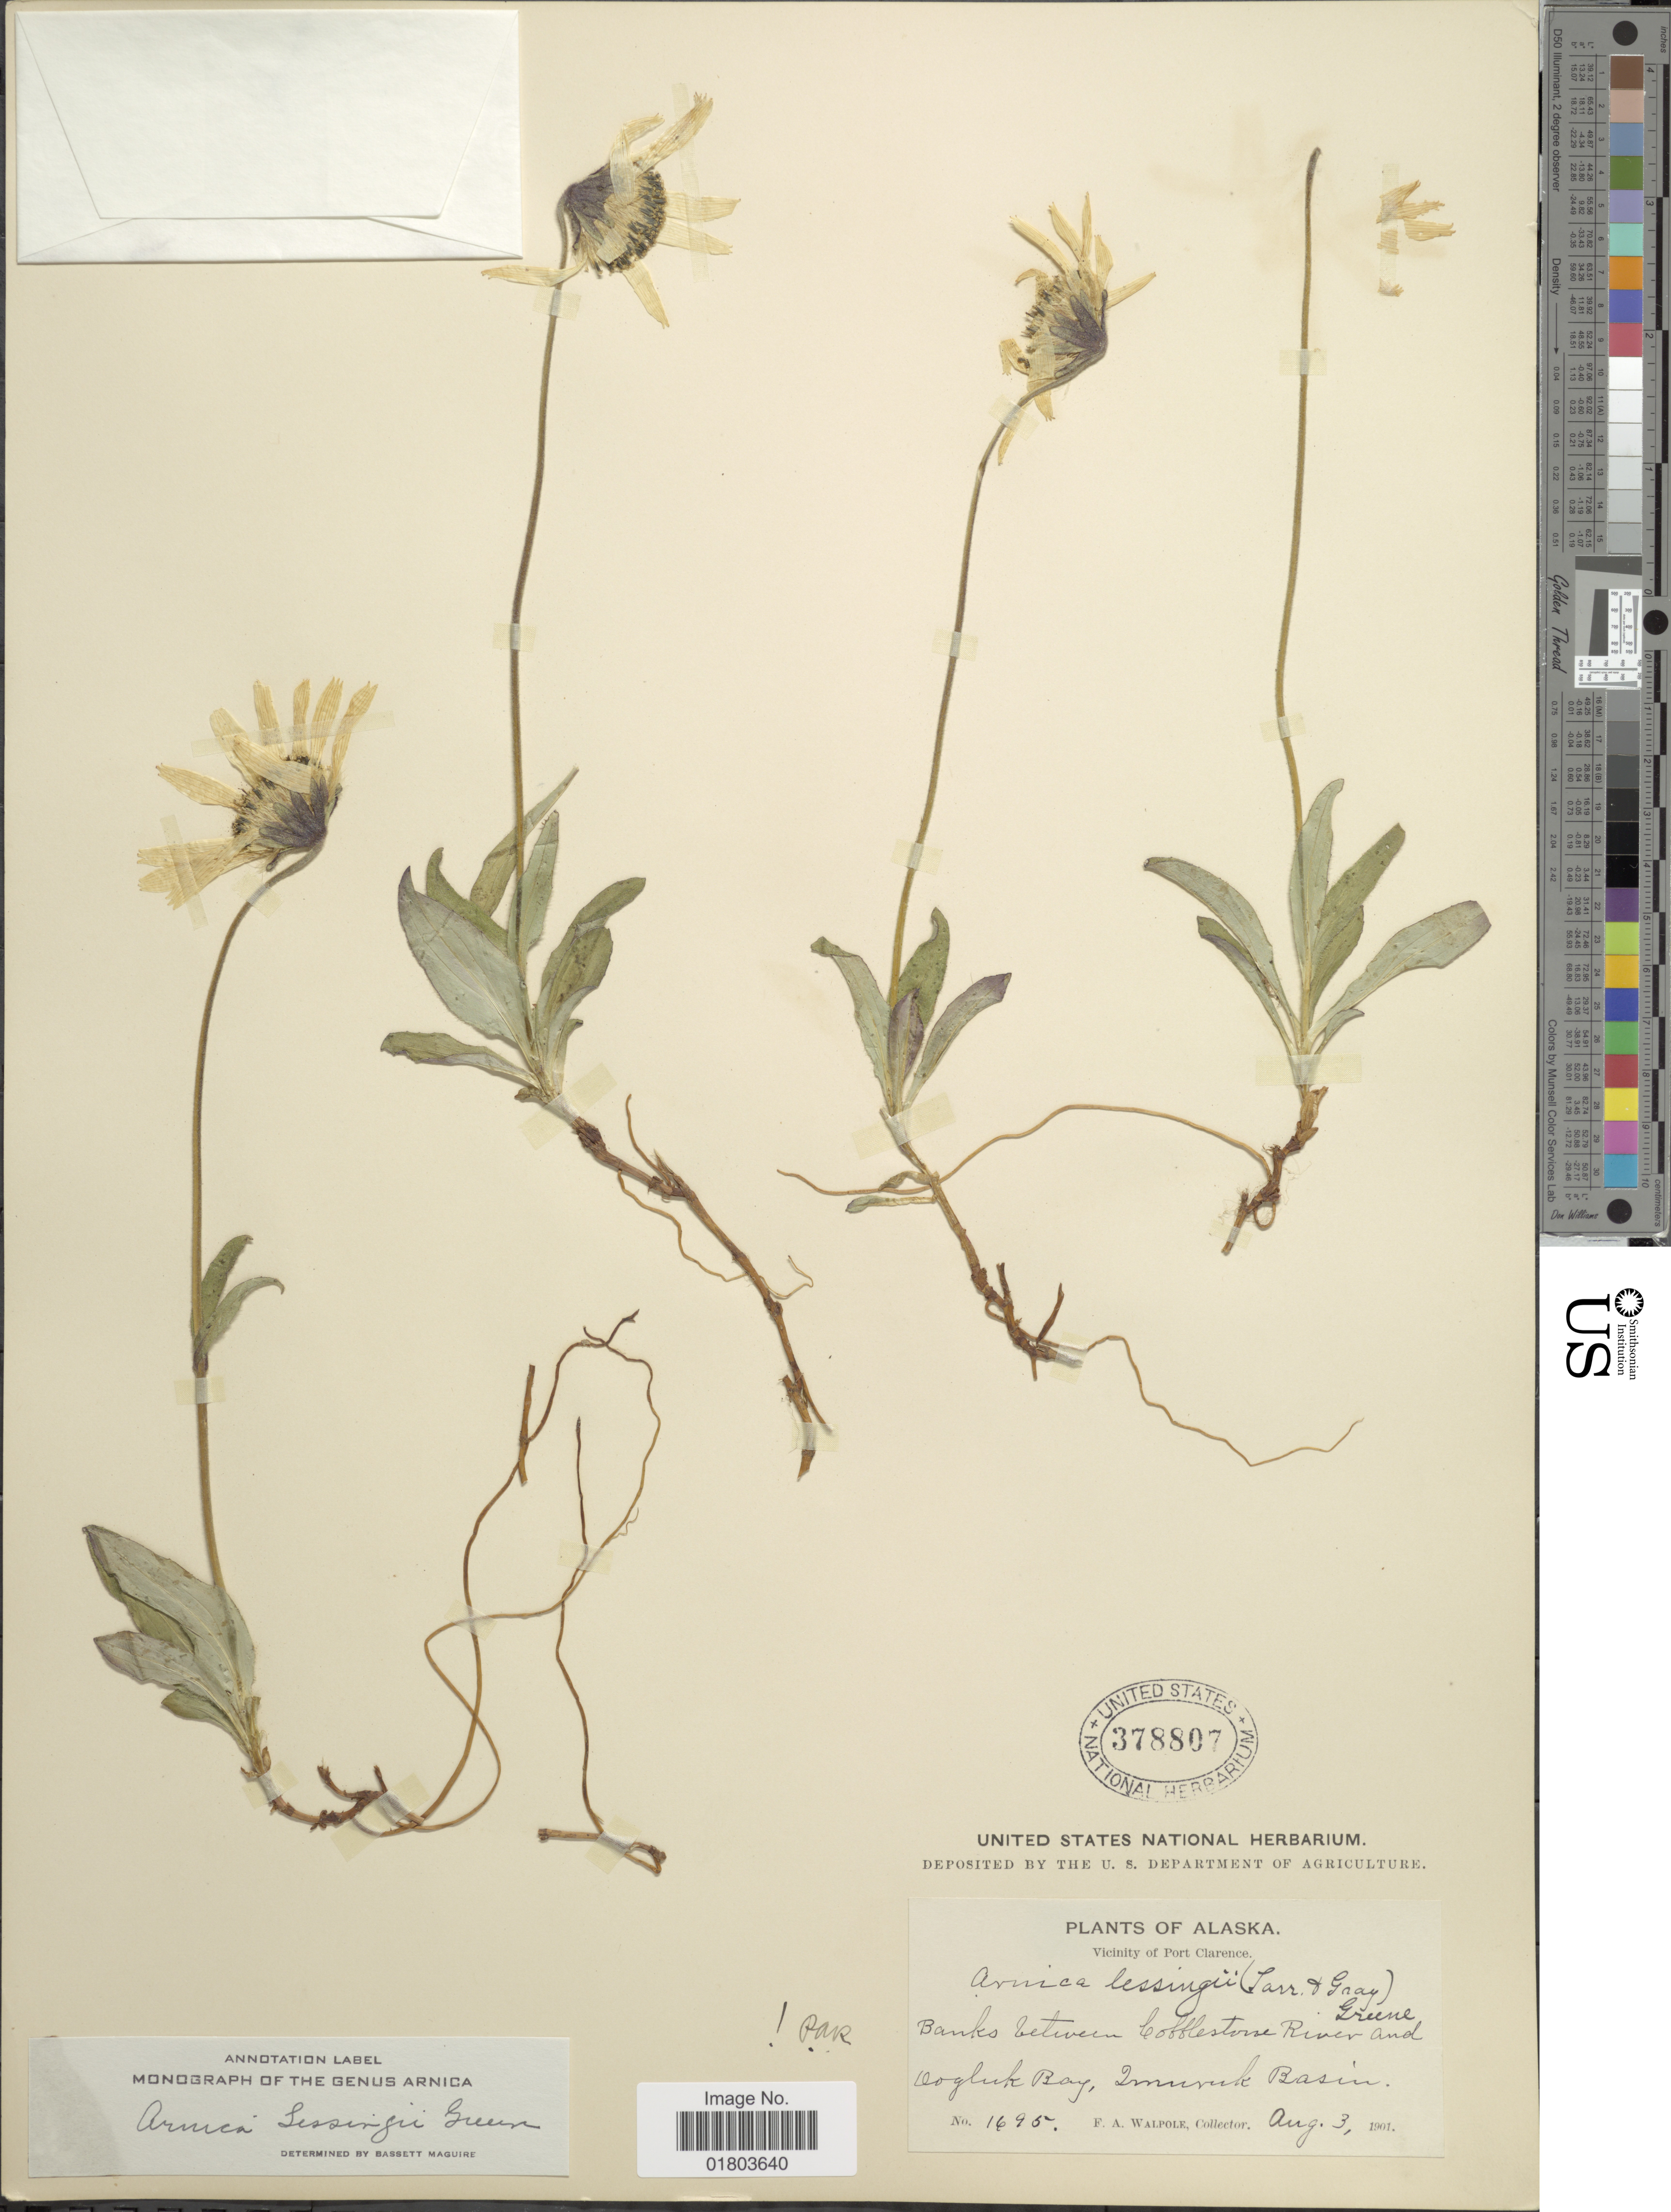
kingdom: Plantae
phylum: Tracheophyta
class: Magnoliopsida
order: Asterales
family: Asteraceae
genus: Arnica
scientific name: Arnica lessingii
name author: (Torr. & A. Gray) Greene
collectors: F. Walpole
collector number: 1695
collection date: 1901-08-03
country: United States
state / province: Alaska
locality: Vicinity of Port Clarence, banks between Cofflstone River and Oogluk Bay, Imuruk Basin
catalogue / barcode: US 378807